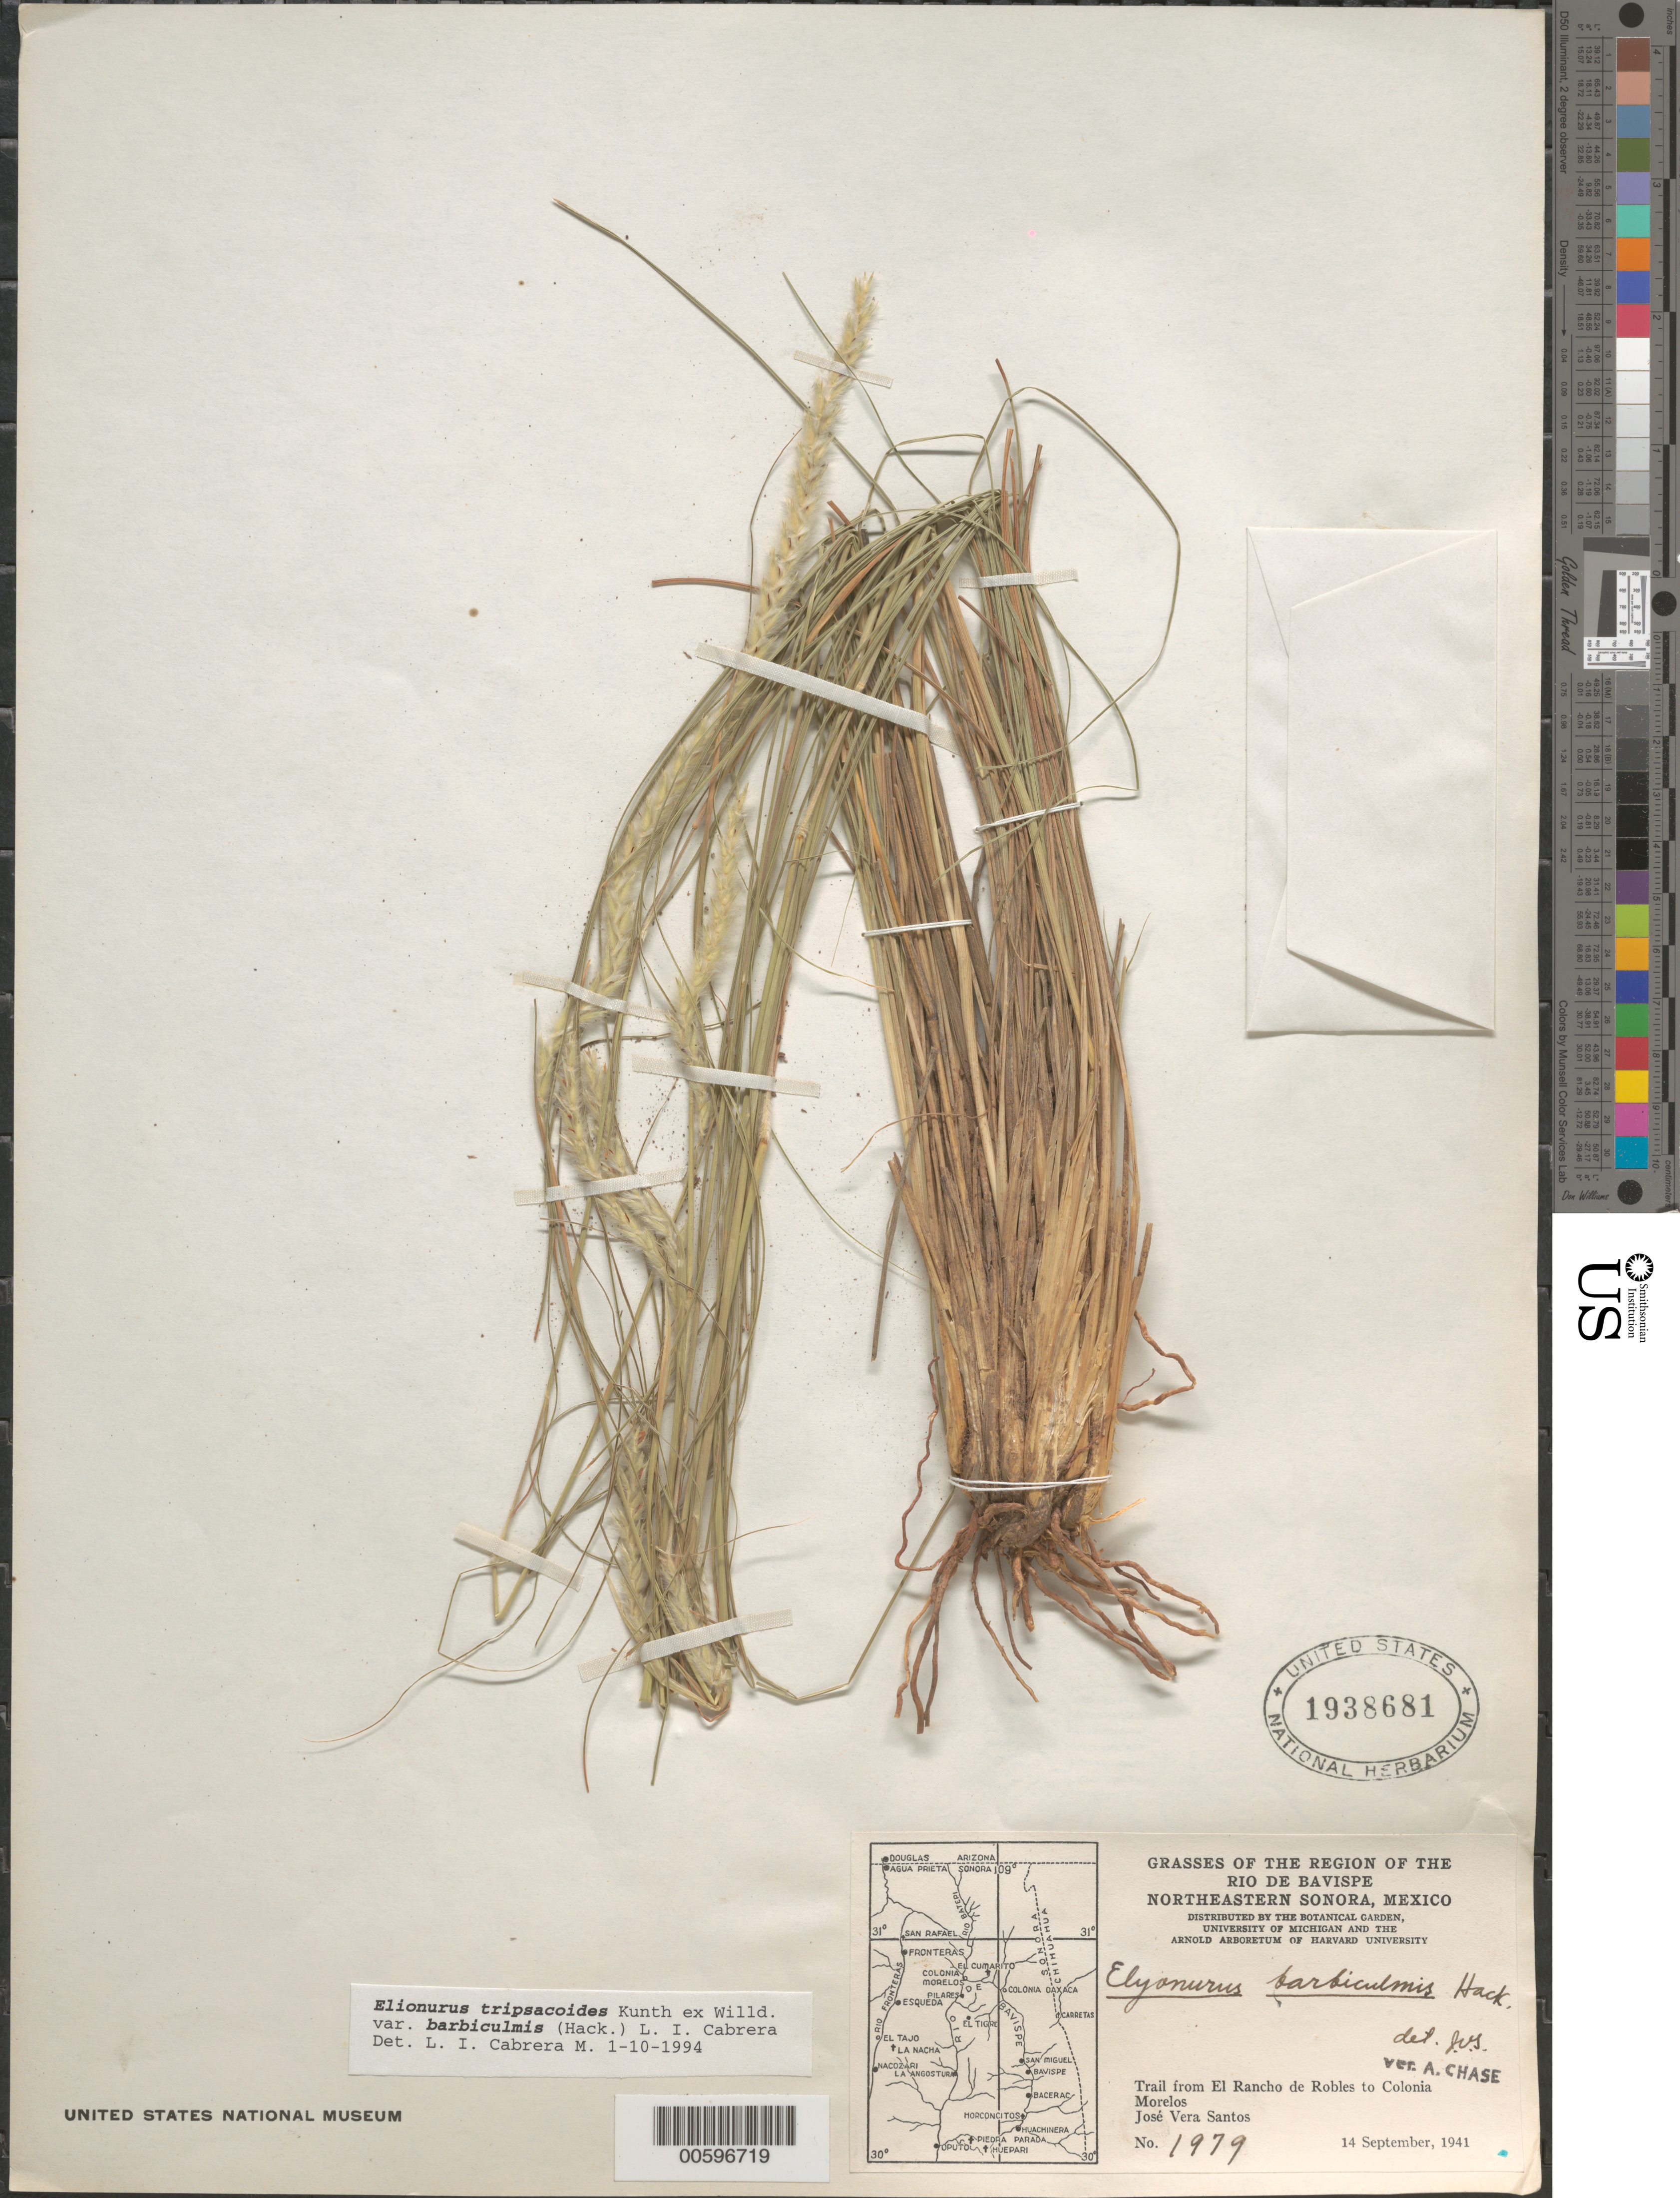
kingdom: Plantae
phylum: Tracheophyta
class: Liliopsida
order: Poales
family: Poaceae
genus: Elionurus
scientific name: Elionurus tripsacoides var. barbiculmis (Hack.) L.I. Cabrera & Dávila, comb. ined.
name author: (Hack.) L.I. Cabrera & Dávila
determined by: Cabrera M., L. I.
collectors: J. V. Santos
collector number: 1979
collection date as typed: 14 Sep 1941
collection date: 1941-09-14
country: Mexico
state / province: Sonora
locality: Rio de Bavispe Northeastern Sonora, Trail from El Rancho de Robles to Colonia Morelos.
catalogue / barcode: US 1938681